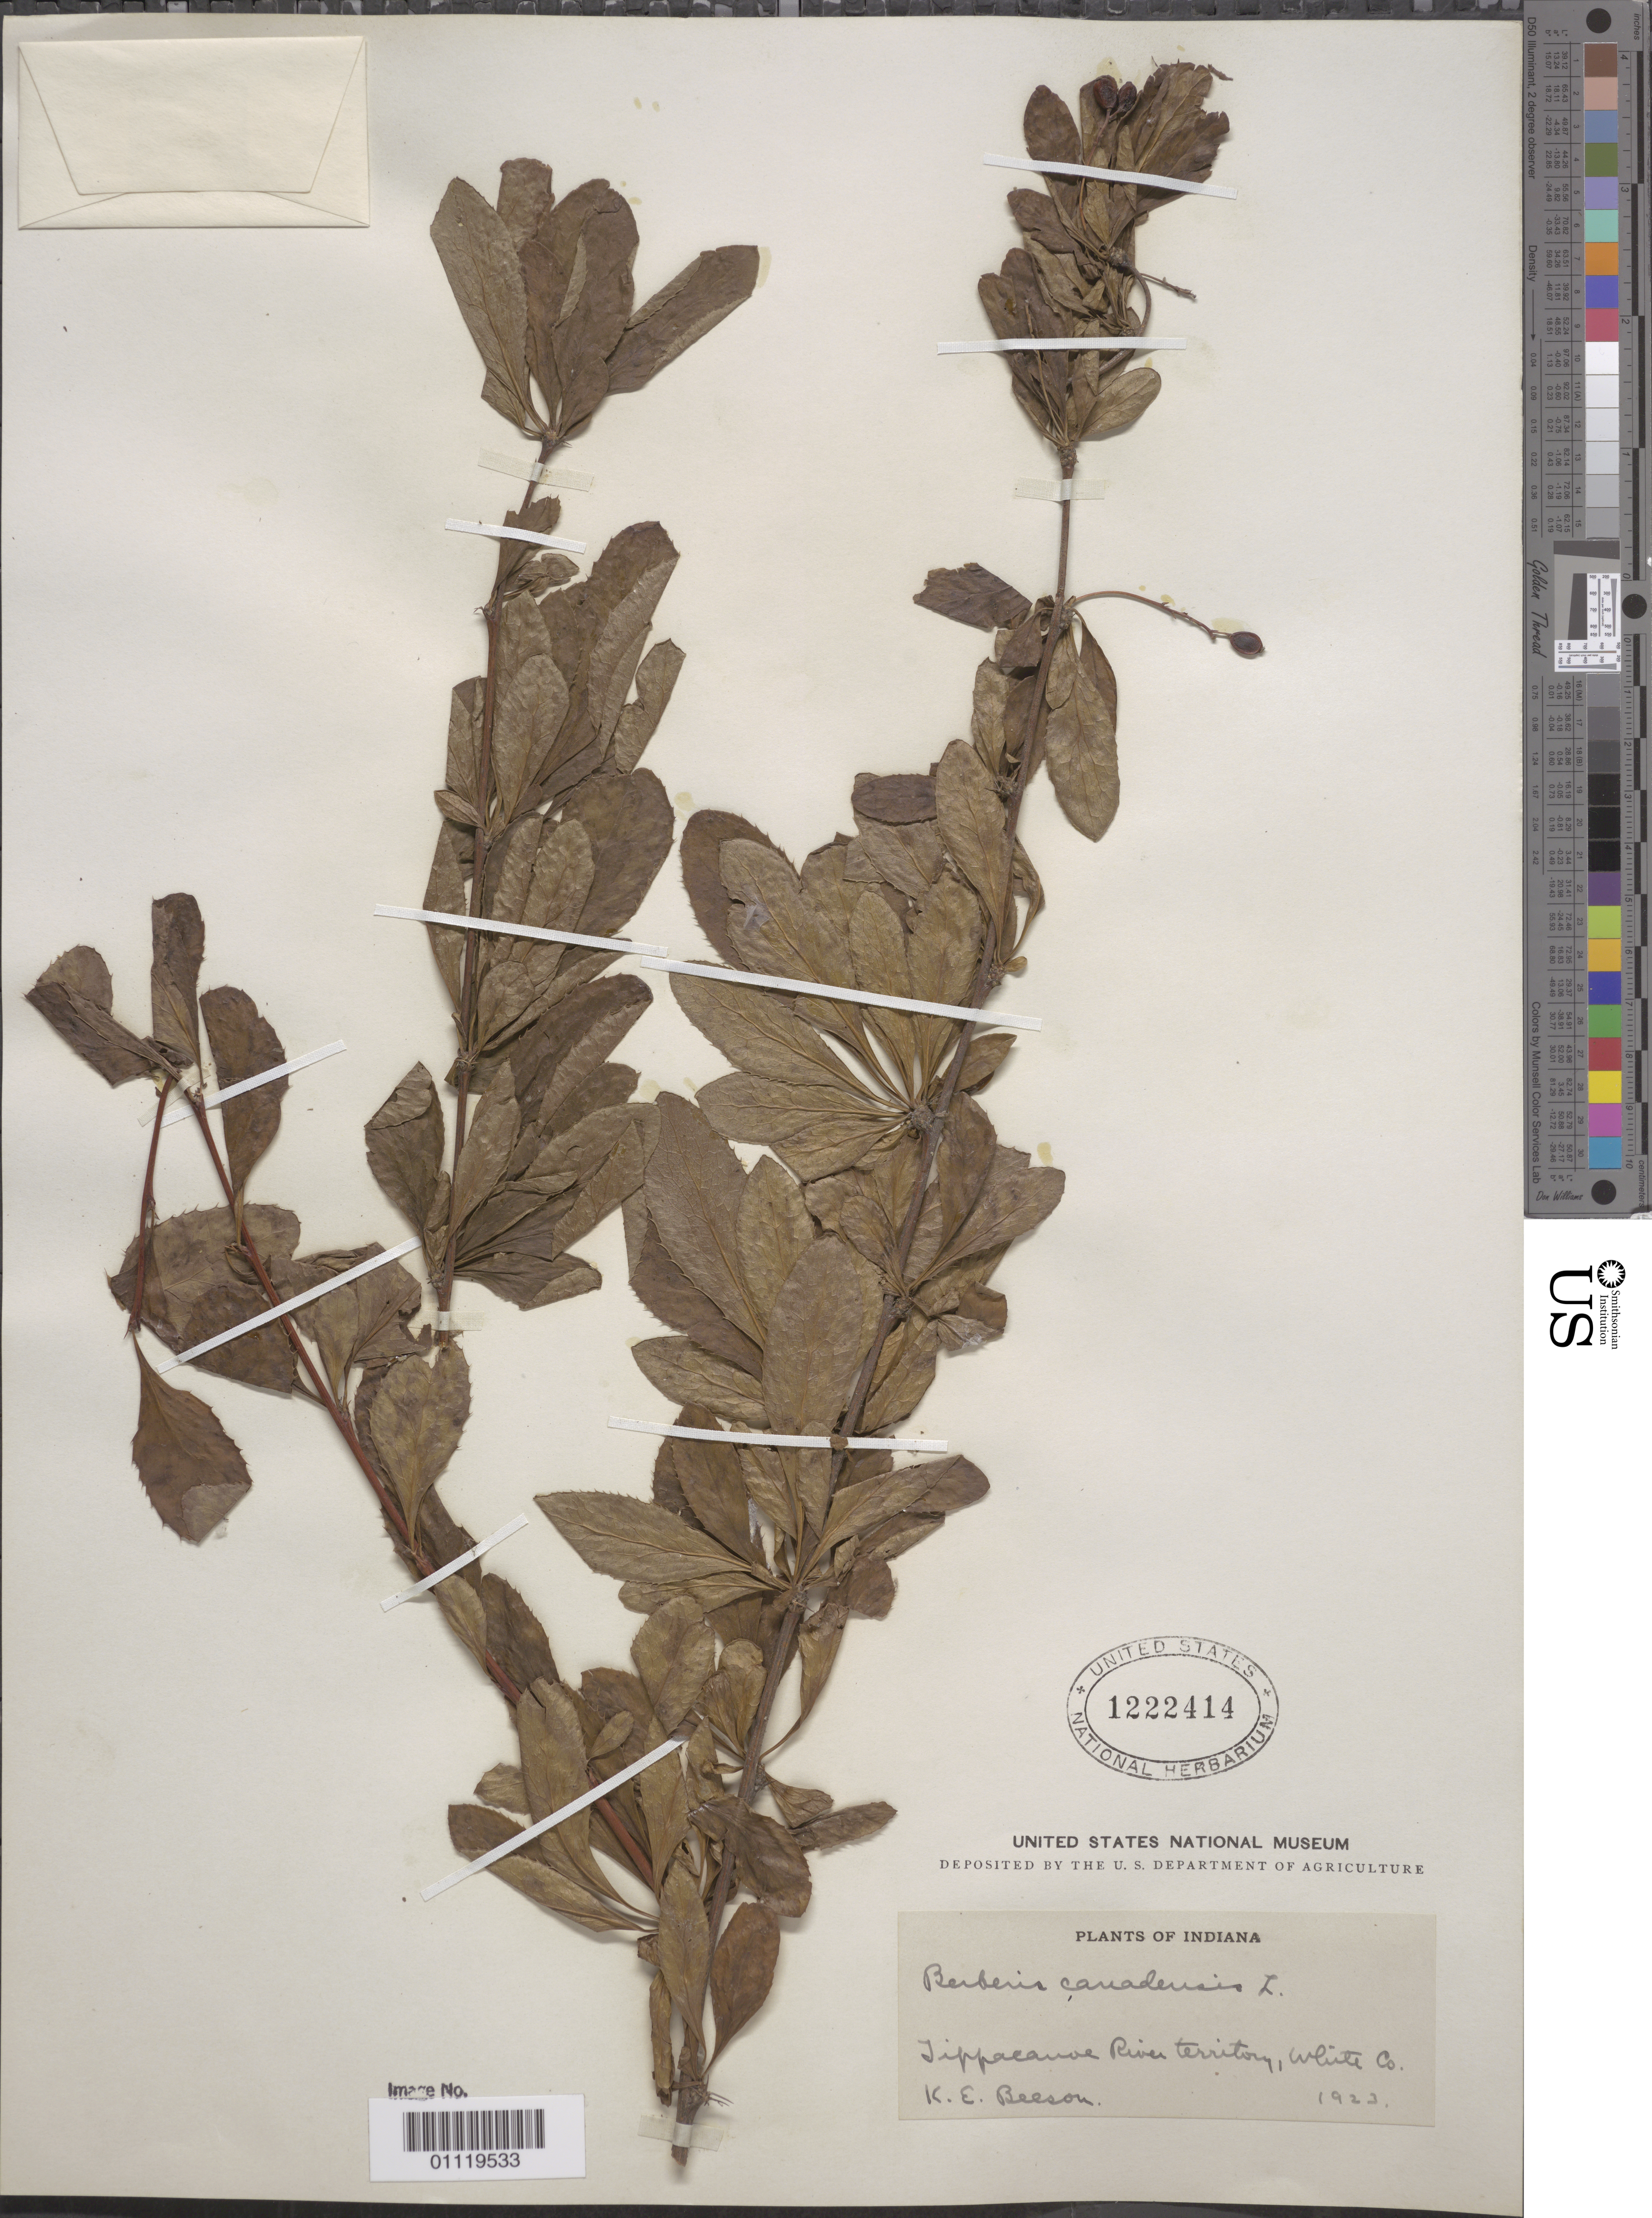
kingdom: Plantae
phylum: Tracheophyta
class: Magnoliopsida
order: Ranunculales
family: Berberidaceae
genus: Berberis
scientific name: Berberis canadensis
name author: Mill.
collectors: K. E. Beeson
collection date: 1923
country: United States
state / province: Indiana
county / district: White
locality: Tippecanoe River territory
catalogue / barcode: US 1222414